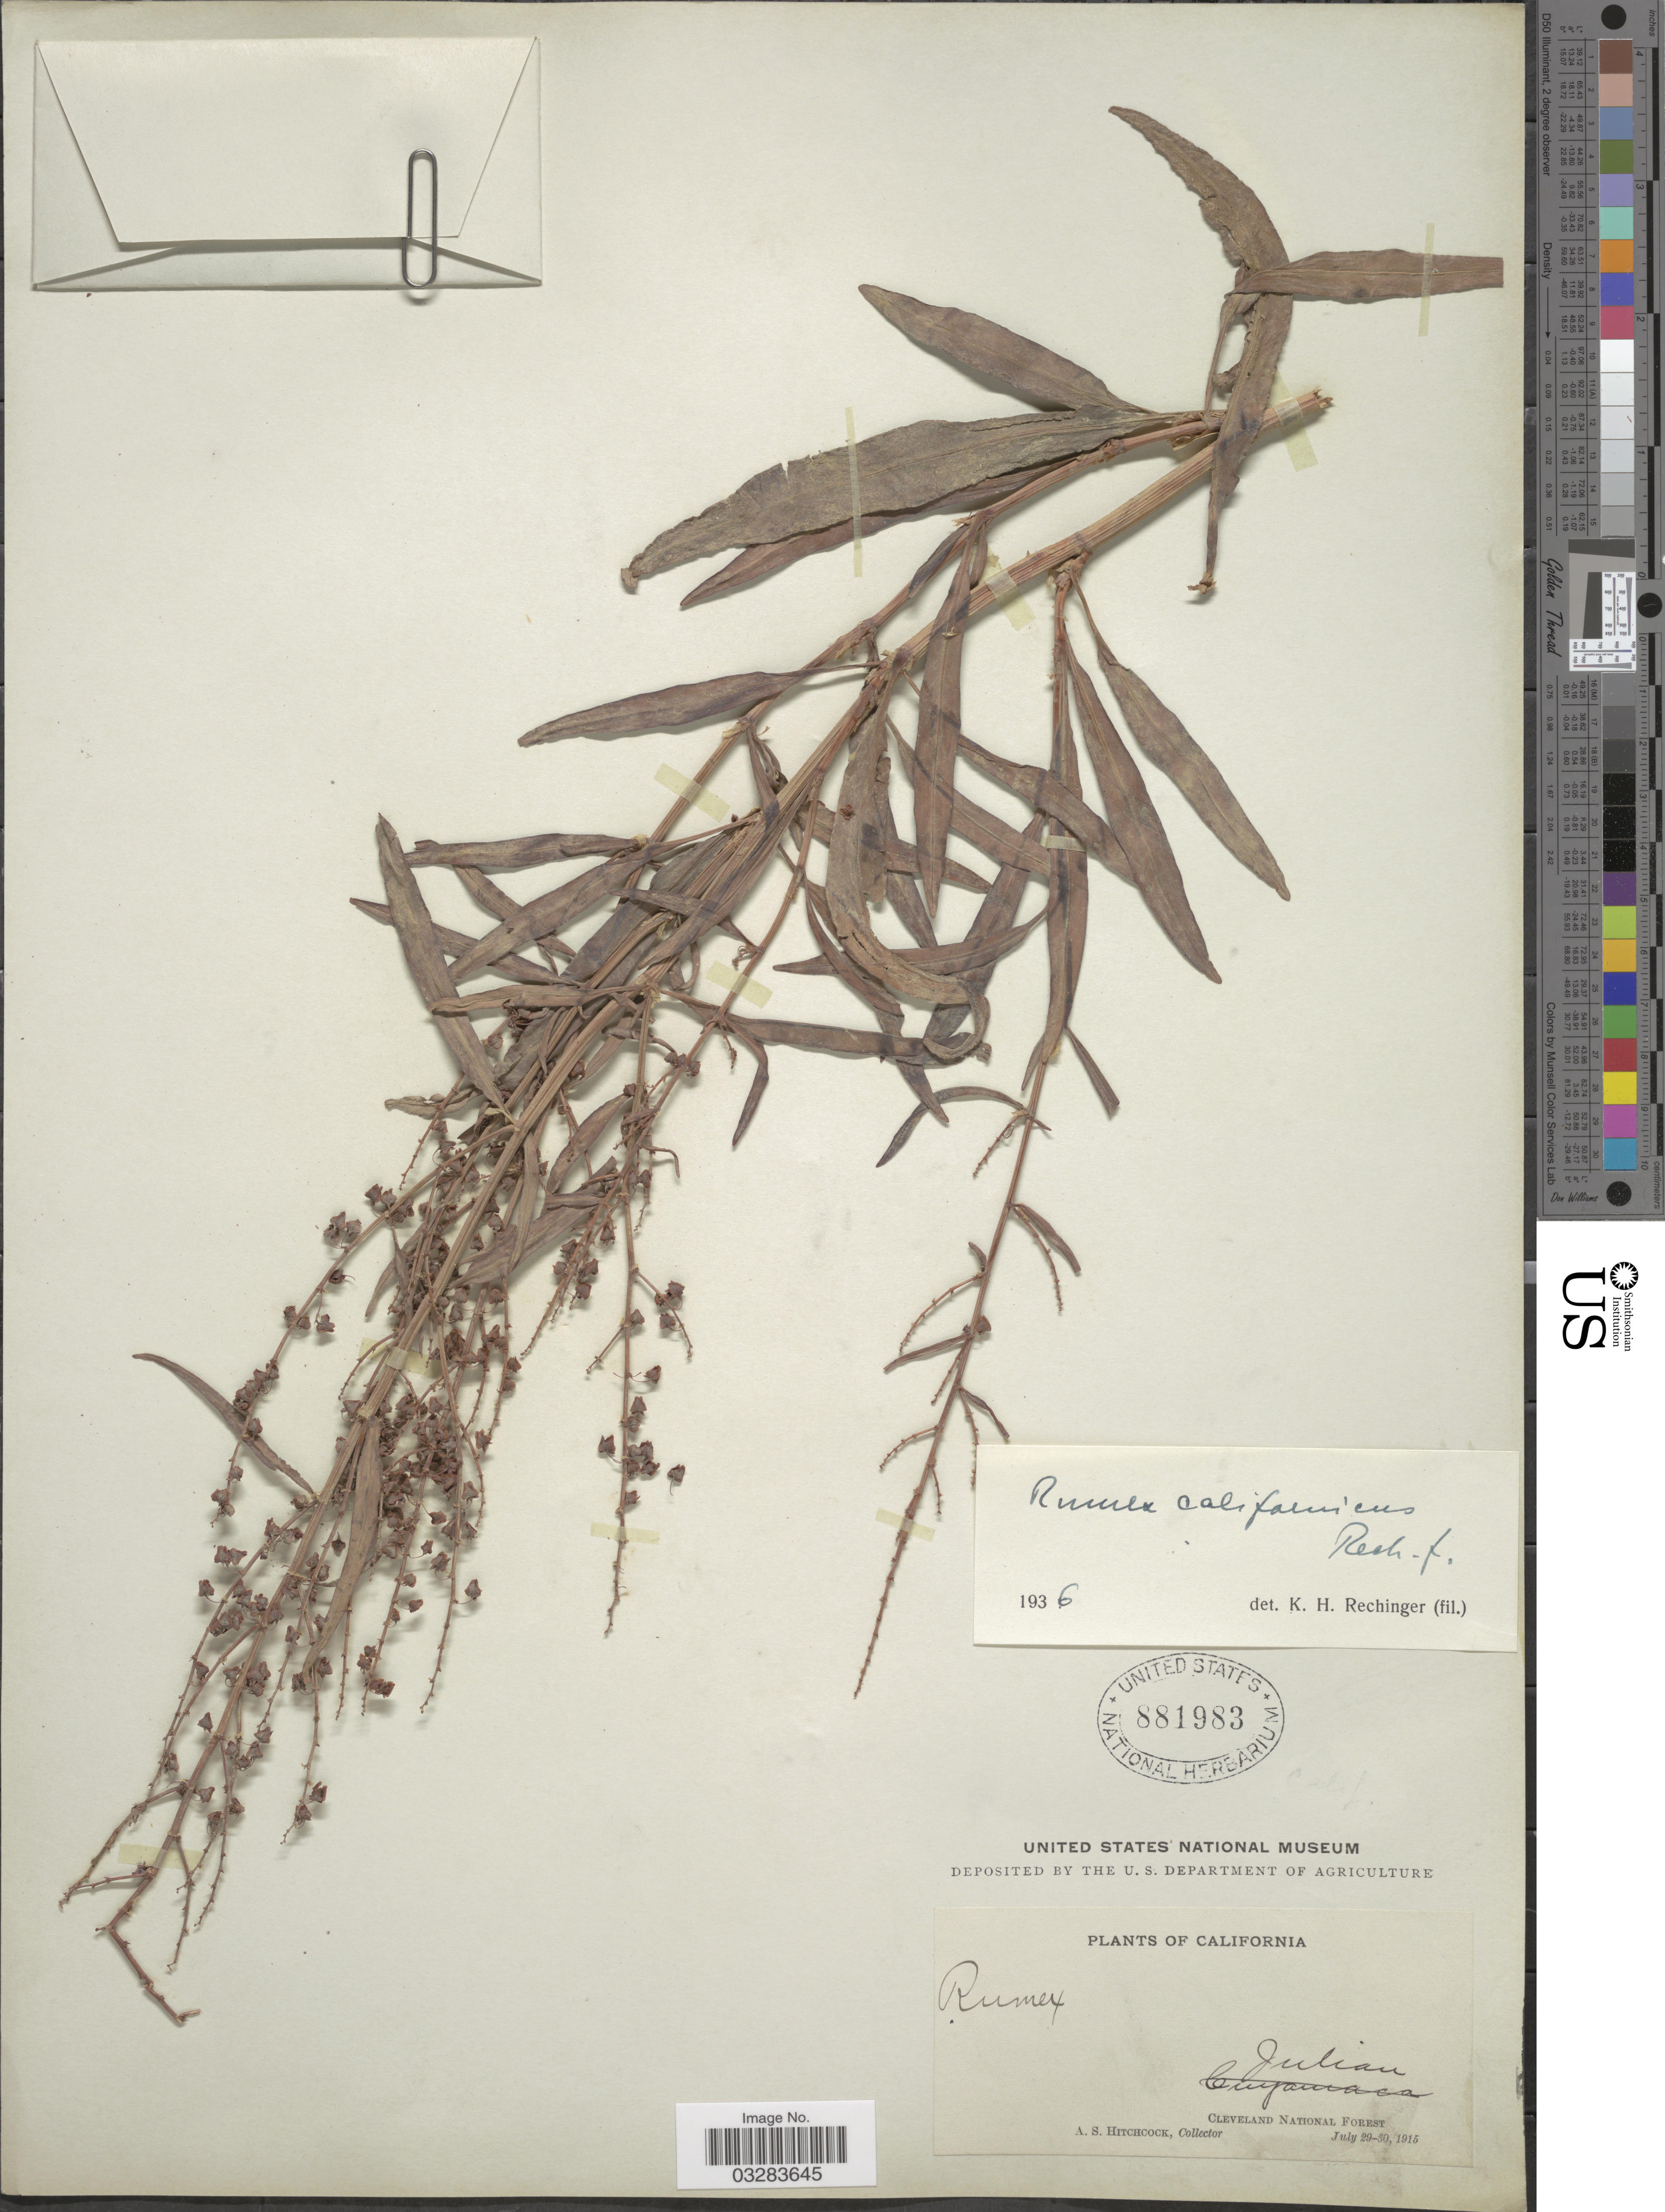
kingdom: Plantae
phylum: Tracheophyta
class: Magnoliopsida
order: Caryophyllales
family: Polygonaceae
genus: Rumex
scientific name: Rumex californicus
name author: Rech. f.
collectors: A. S. Hitchcock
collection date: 1915-07-29/1915-07-30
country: United States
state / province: California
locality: Julian. Cleveland National Forest.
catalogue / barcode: US 889183